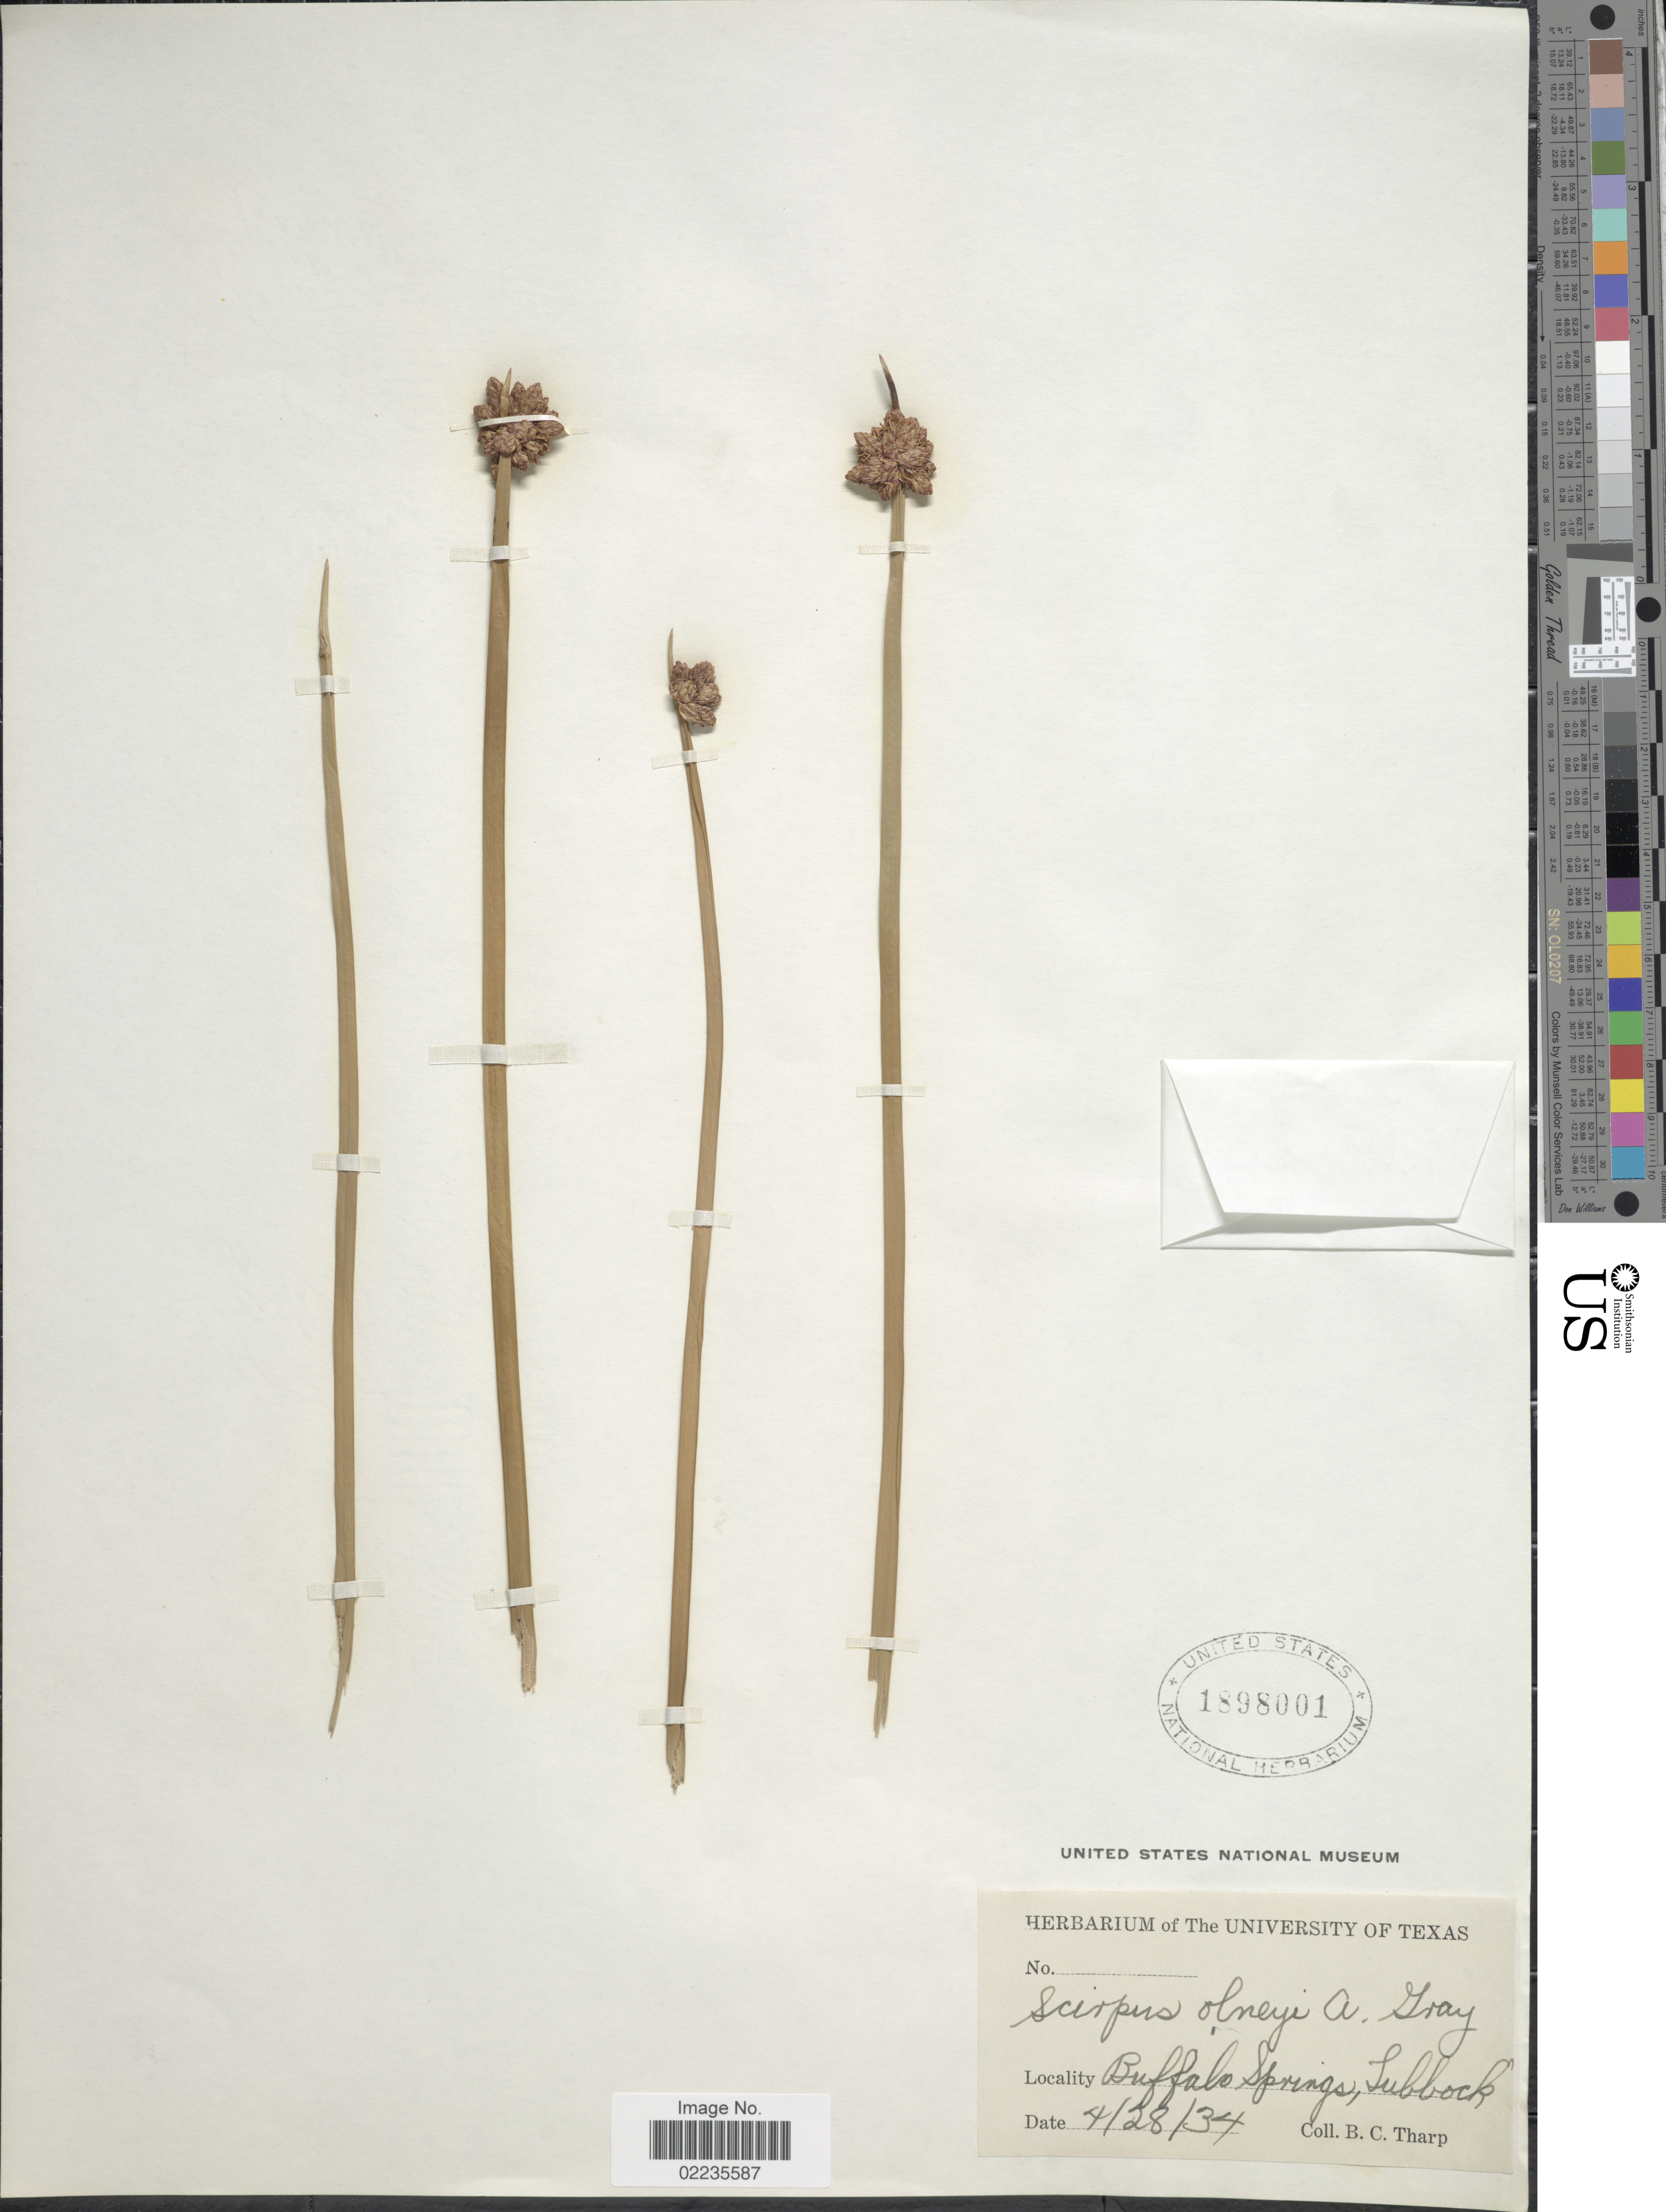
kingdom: Plantae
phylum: Tracheophyta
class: Liliopsida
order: Poales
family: Cyperaceae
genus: Schoenoplectus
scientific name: Schoenoplectus americanus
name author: (Pers.) Volkart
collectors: B. C. Tharp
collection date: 1934-04-28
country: United States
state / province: Texas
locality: Buffalo Springs, Lubbock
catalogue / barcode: US 1898001